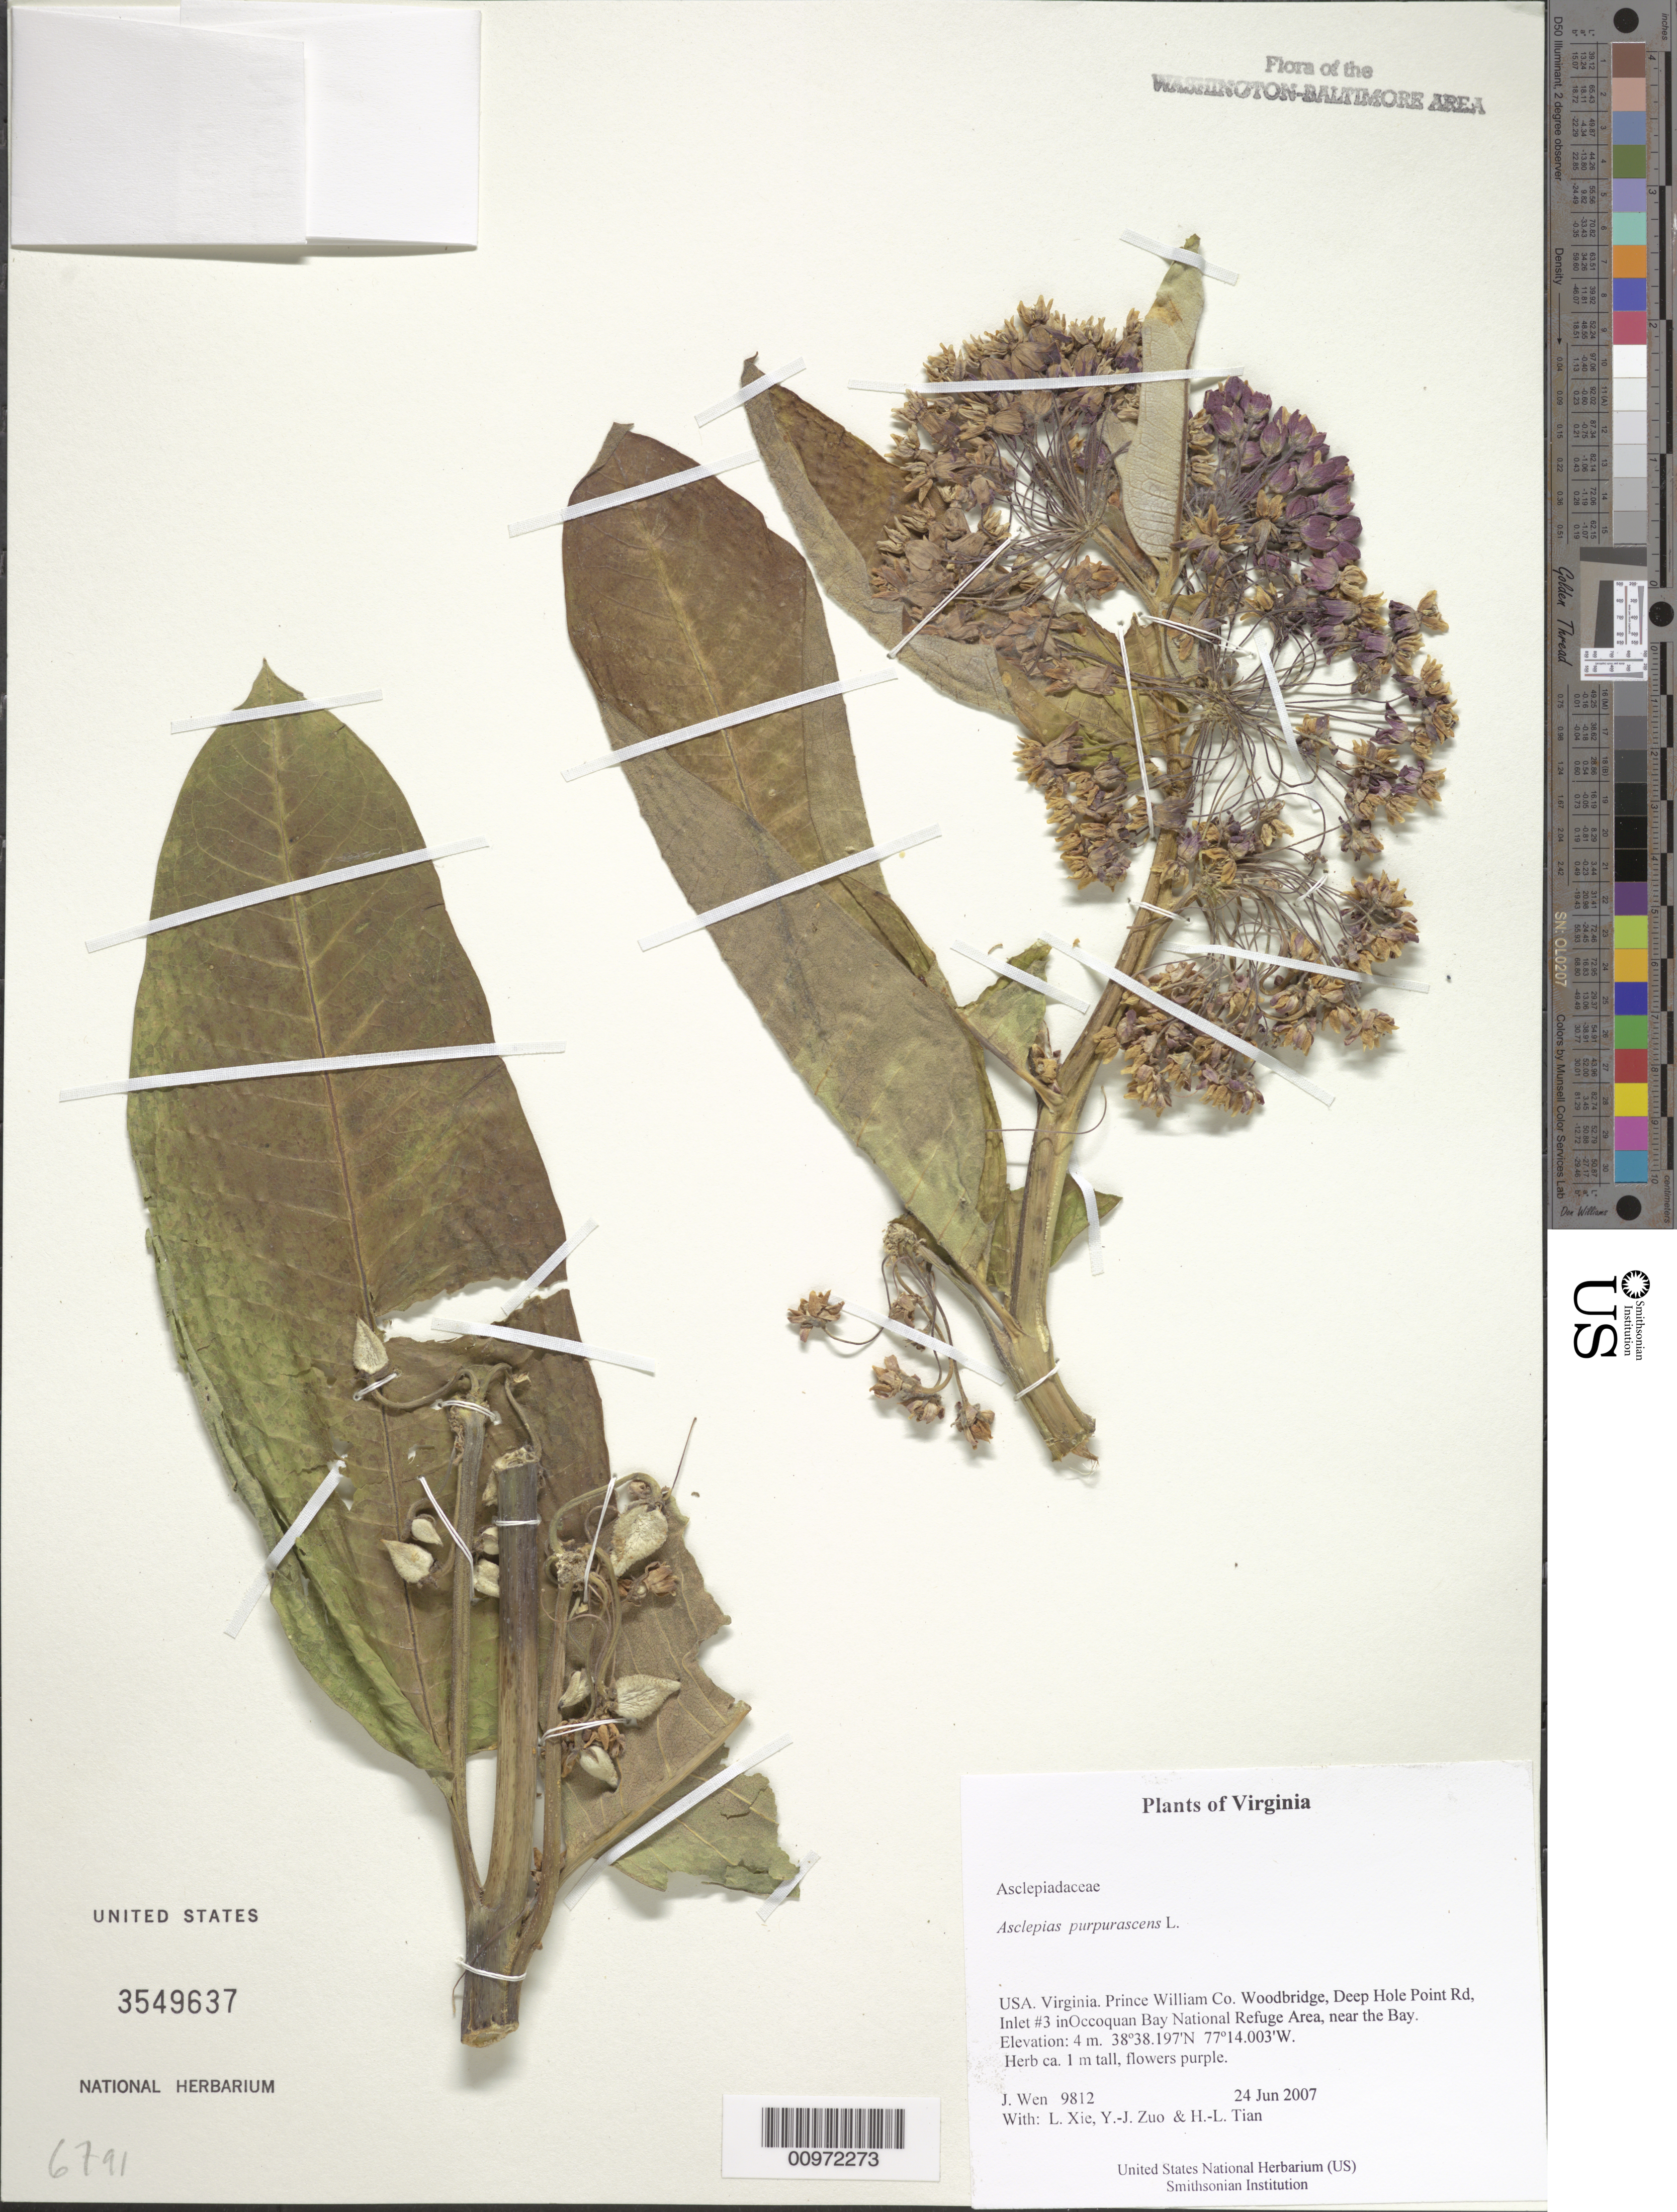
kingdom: Plantae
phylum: Tracheophyta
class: Magnoliopsida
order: Gentianales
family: Apocynaceae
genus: Asclepias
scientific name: Asclepias purpurascens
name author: L.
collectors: J. Wen, L. Xie, Y. Zuo & H. Tian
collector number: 9812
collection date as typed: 24 Jun 2007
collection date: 2007-06-24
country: United States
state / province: Virginia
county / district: Prince William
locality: Woodbridge, Deep Hole Point Rd., Inlet #3 in Occoquan Bay National Wildlife Area, near the Bay.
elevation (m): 4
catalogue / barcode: US 3549637